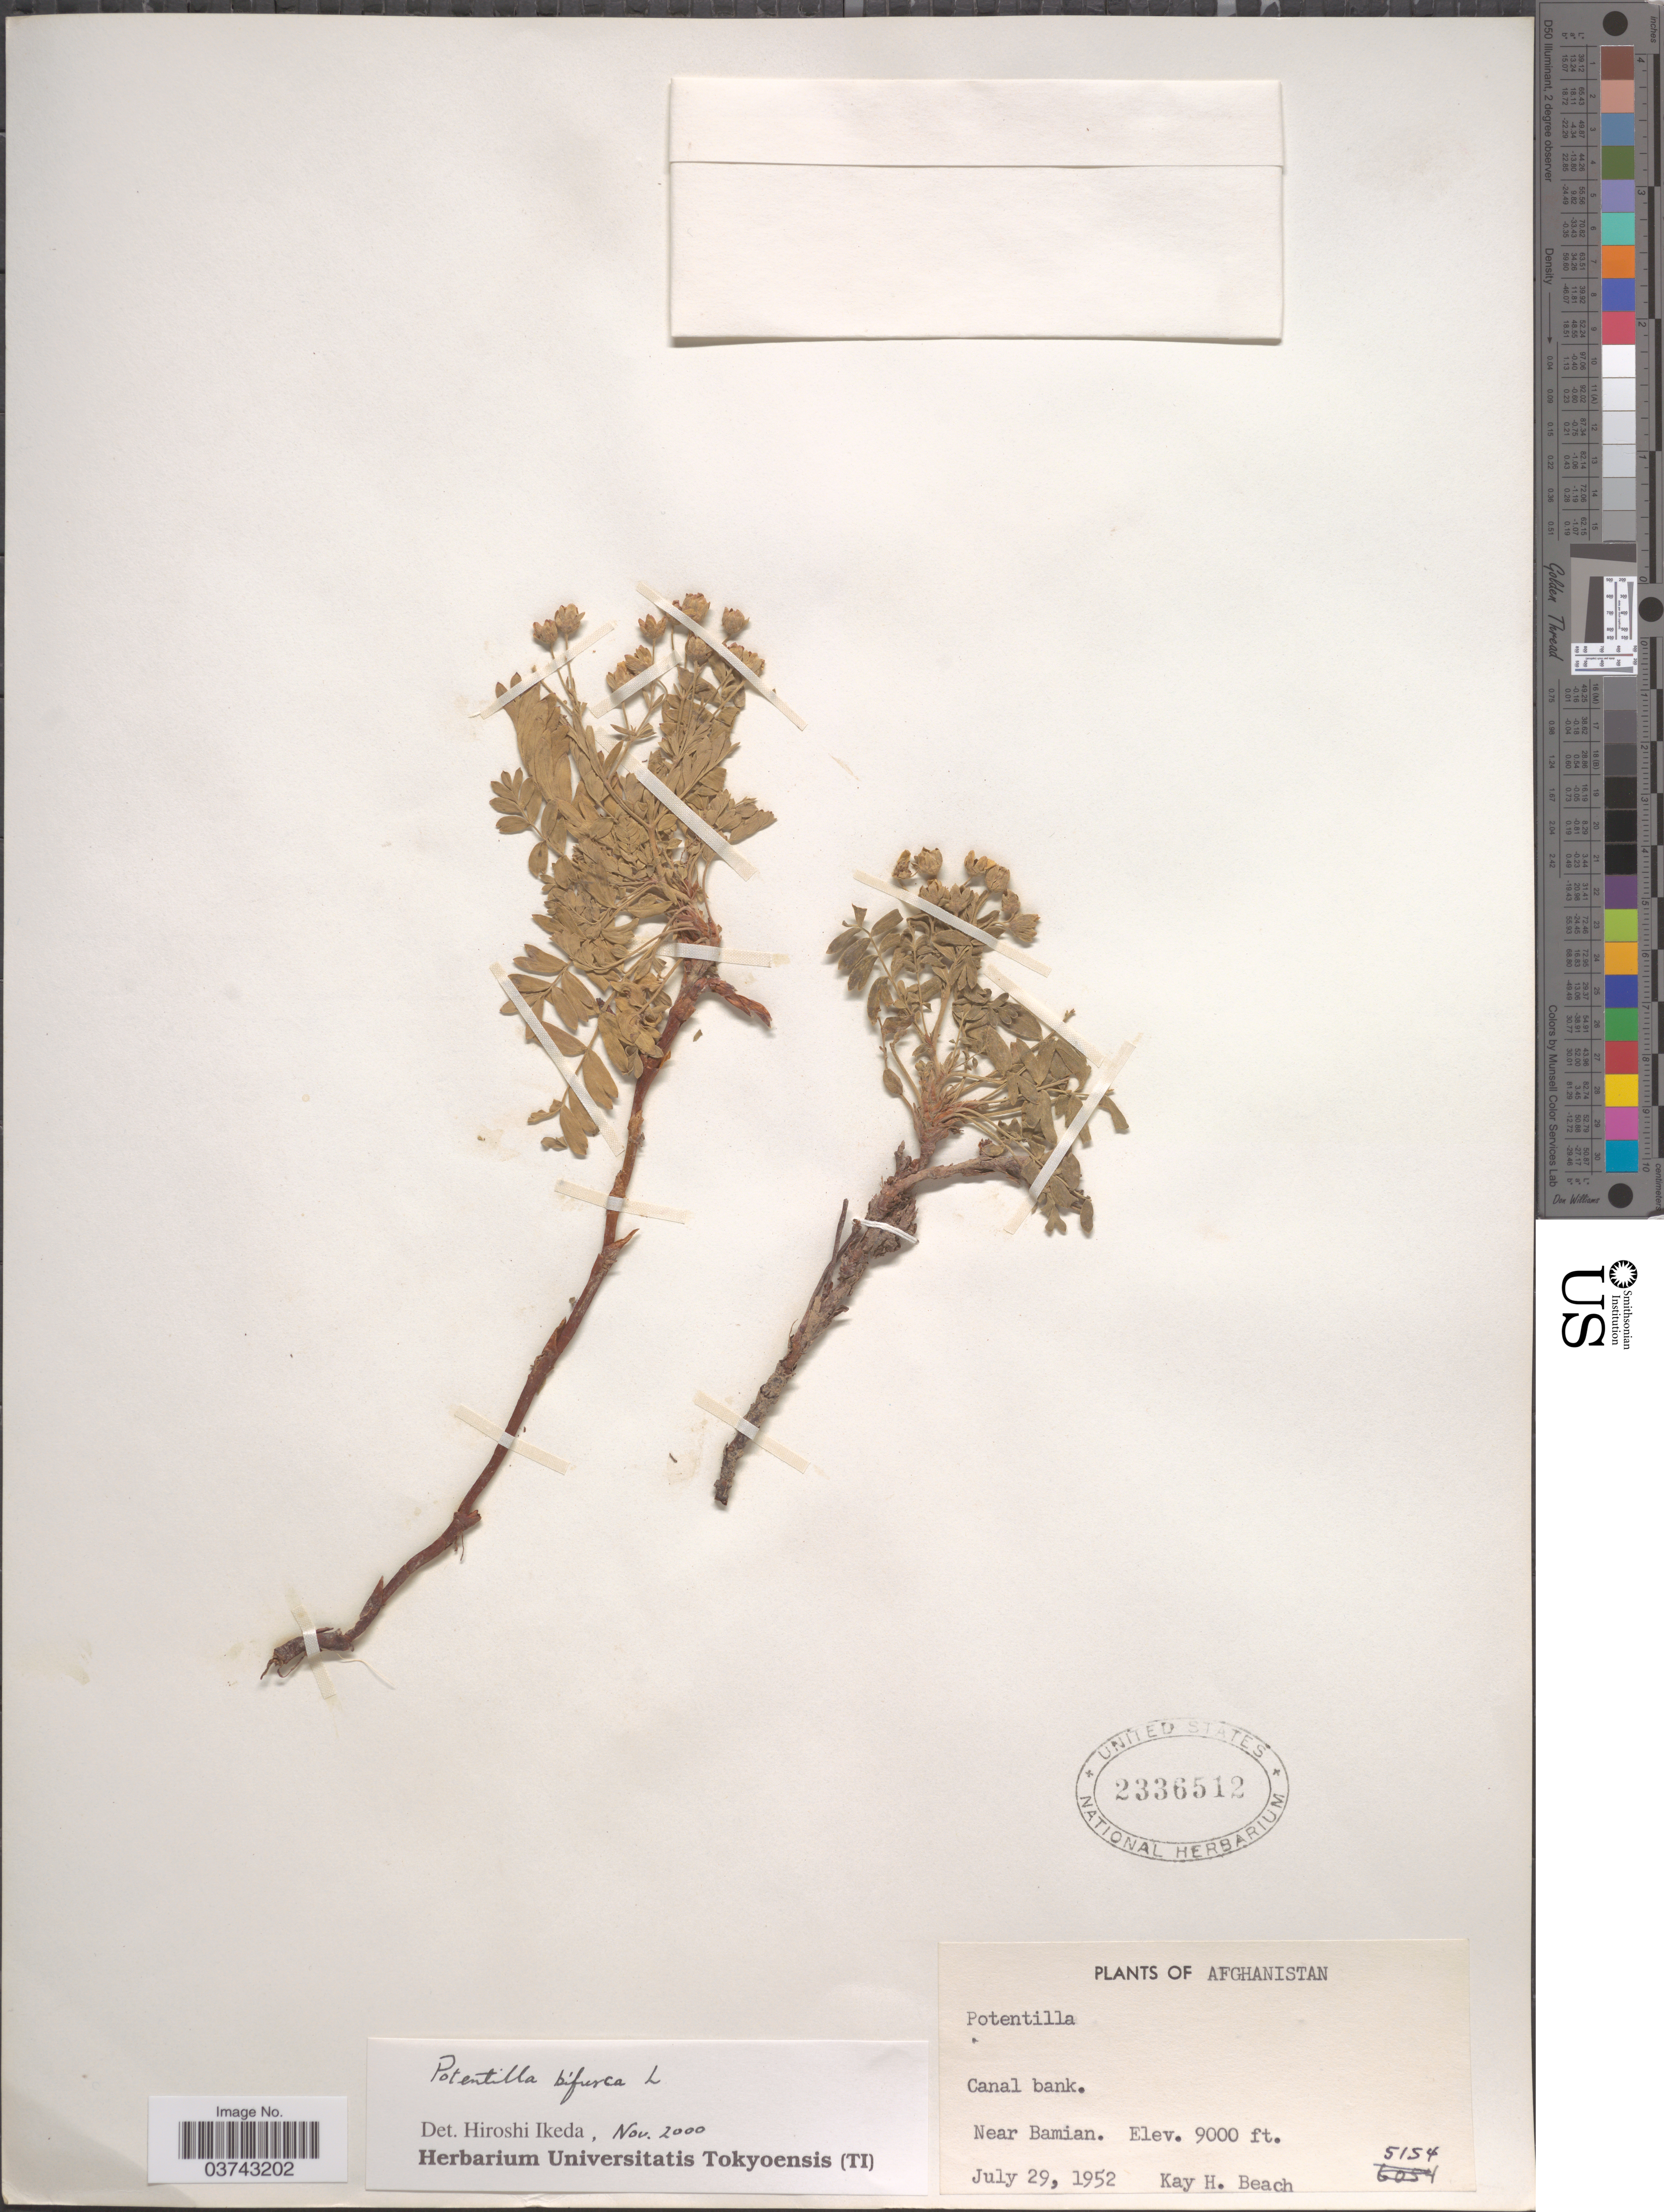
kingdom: Plantae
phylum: Tracheophyta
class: Magnoliopsida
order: Rosales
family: Rosaceae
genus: Sibbaldianthe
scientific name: Sibbaldianthe bifurca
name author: (L.) Kurtto & T. Erikss.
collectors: K. H. Beach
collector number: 5154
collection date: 1952-07-29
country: Afghanistan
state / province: Bamian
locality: Canal bank. Near Bamian.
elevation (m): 2743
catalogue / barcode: US 2336512